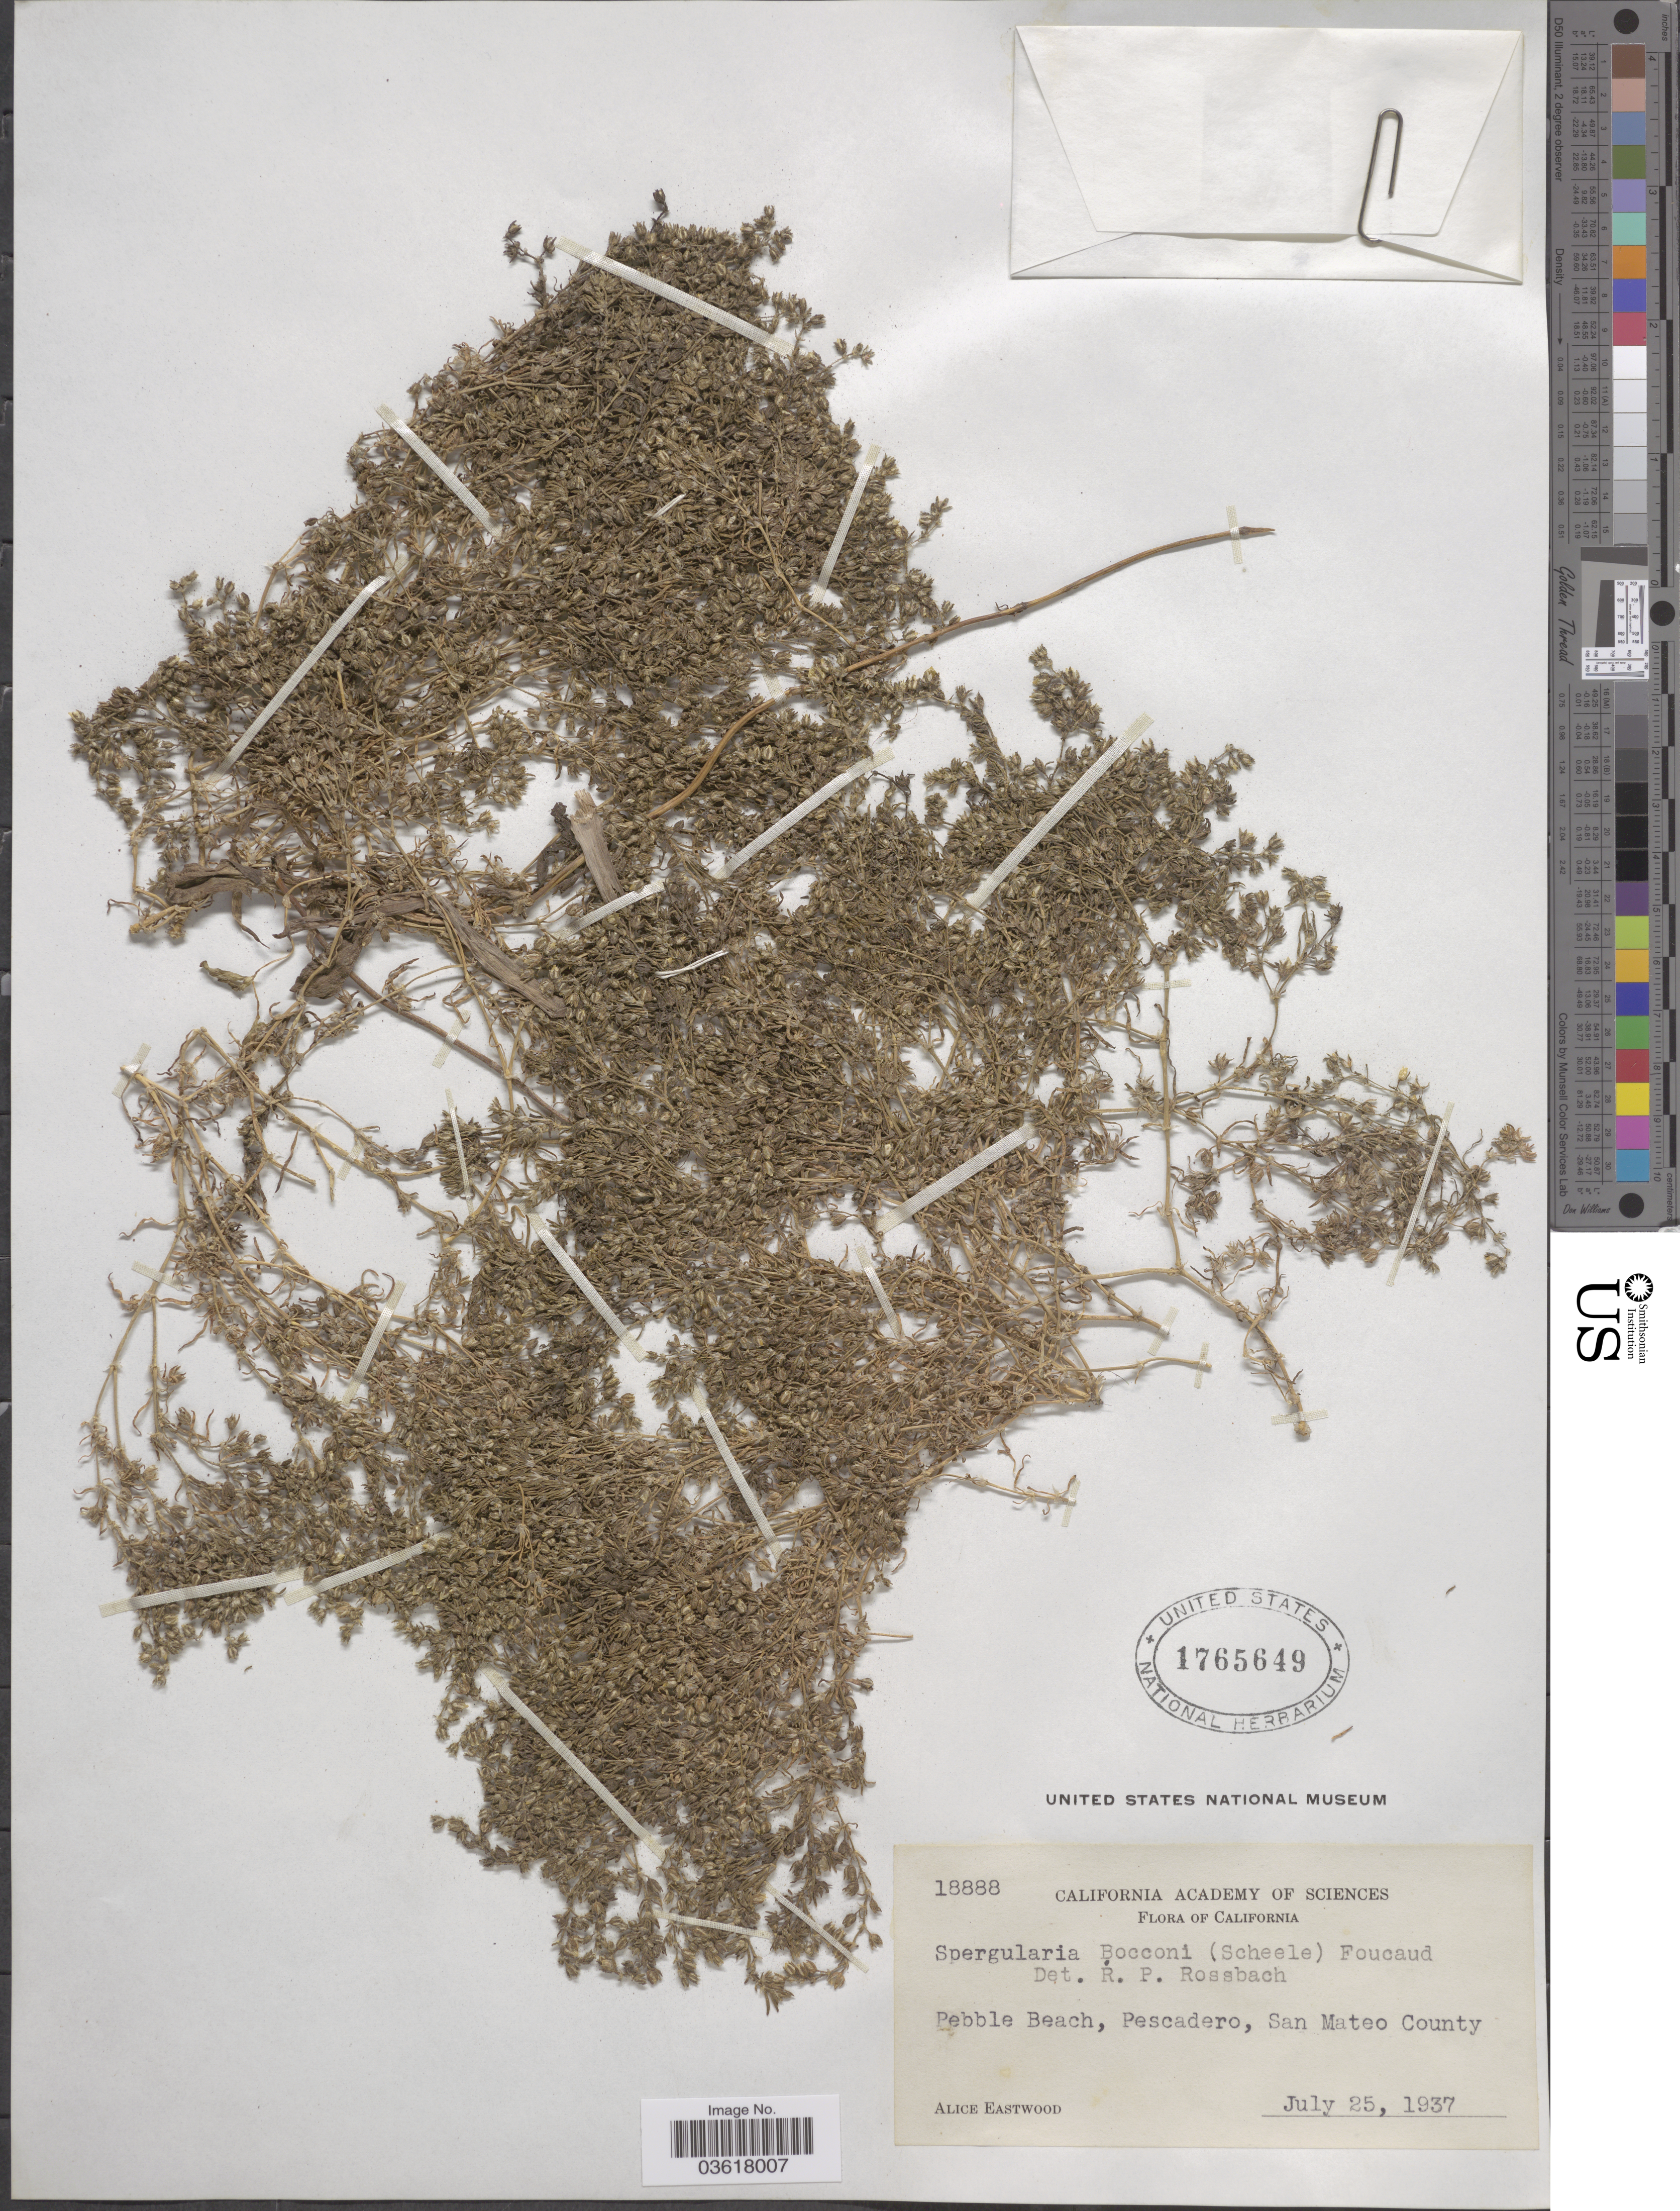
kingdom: Plantae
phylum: Tracheophyta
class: Magnoliopsida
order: Caryophyllales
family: Caryophyllaceae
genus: Spergularia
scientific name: Spergularia bocconi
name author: Foucaud ex Merino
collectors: A. Eastwood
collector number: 18888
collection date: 1937-07-25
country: United States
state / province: California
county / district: San Mateo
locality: Pebble Beach, Pescadero, San Mateo County.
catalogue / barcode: US 1765649